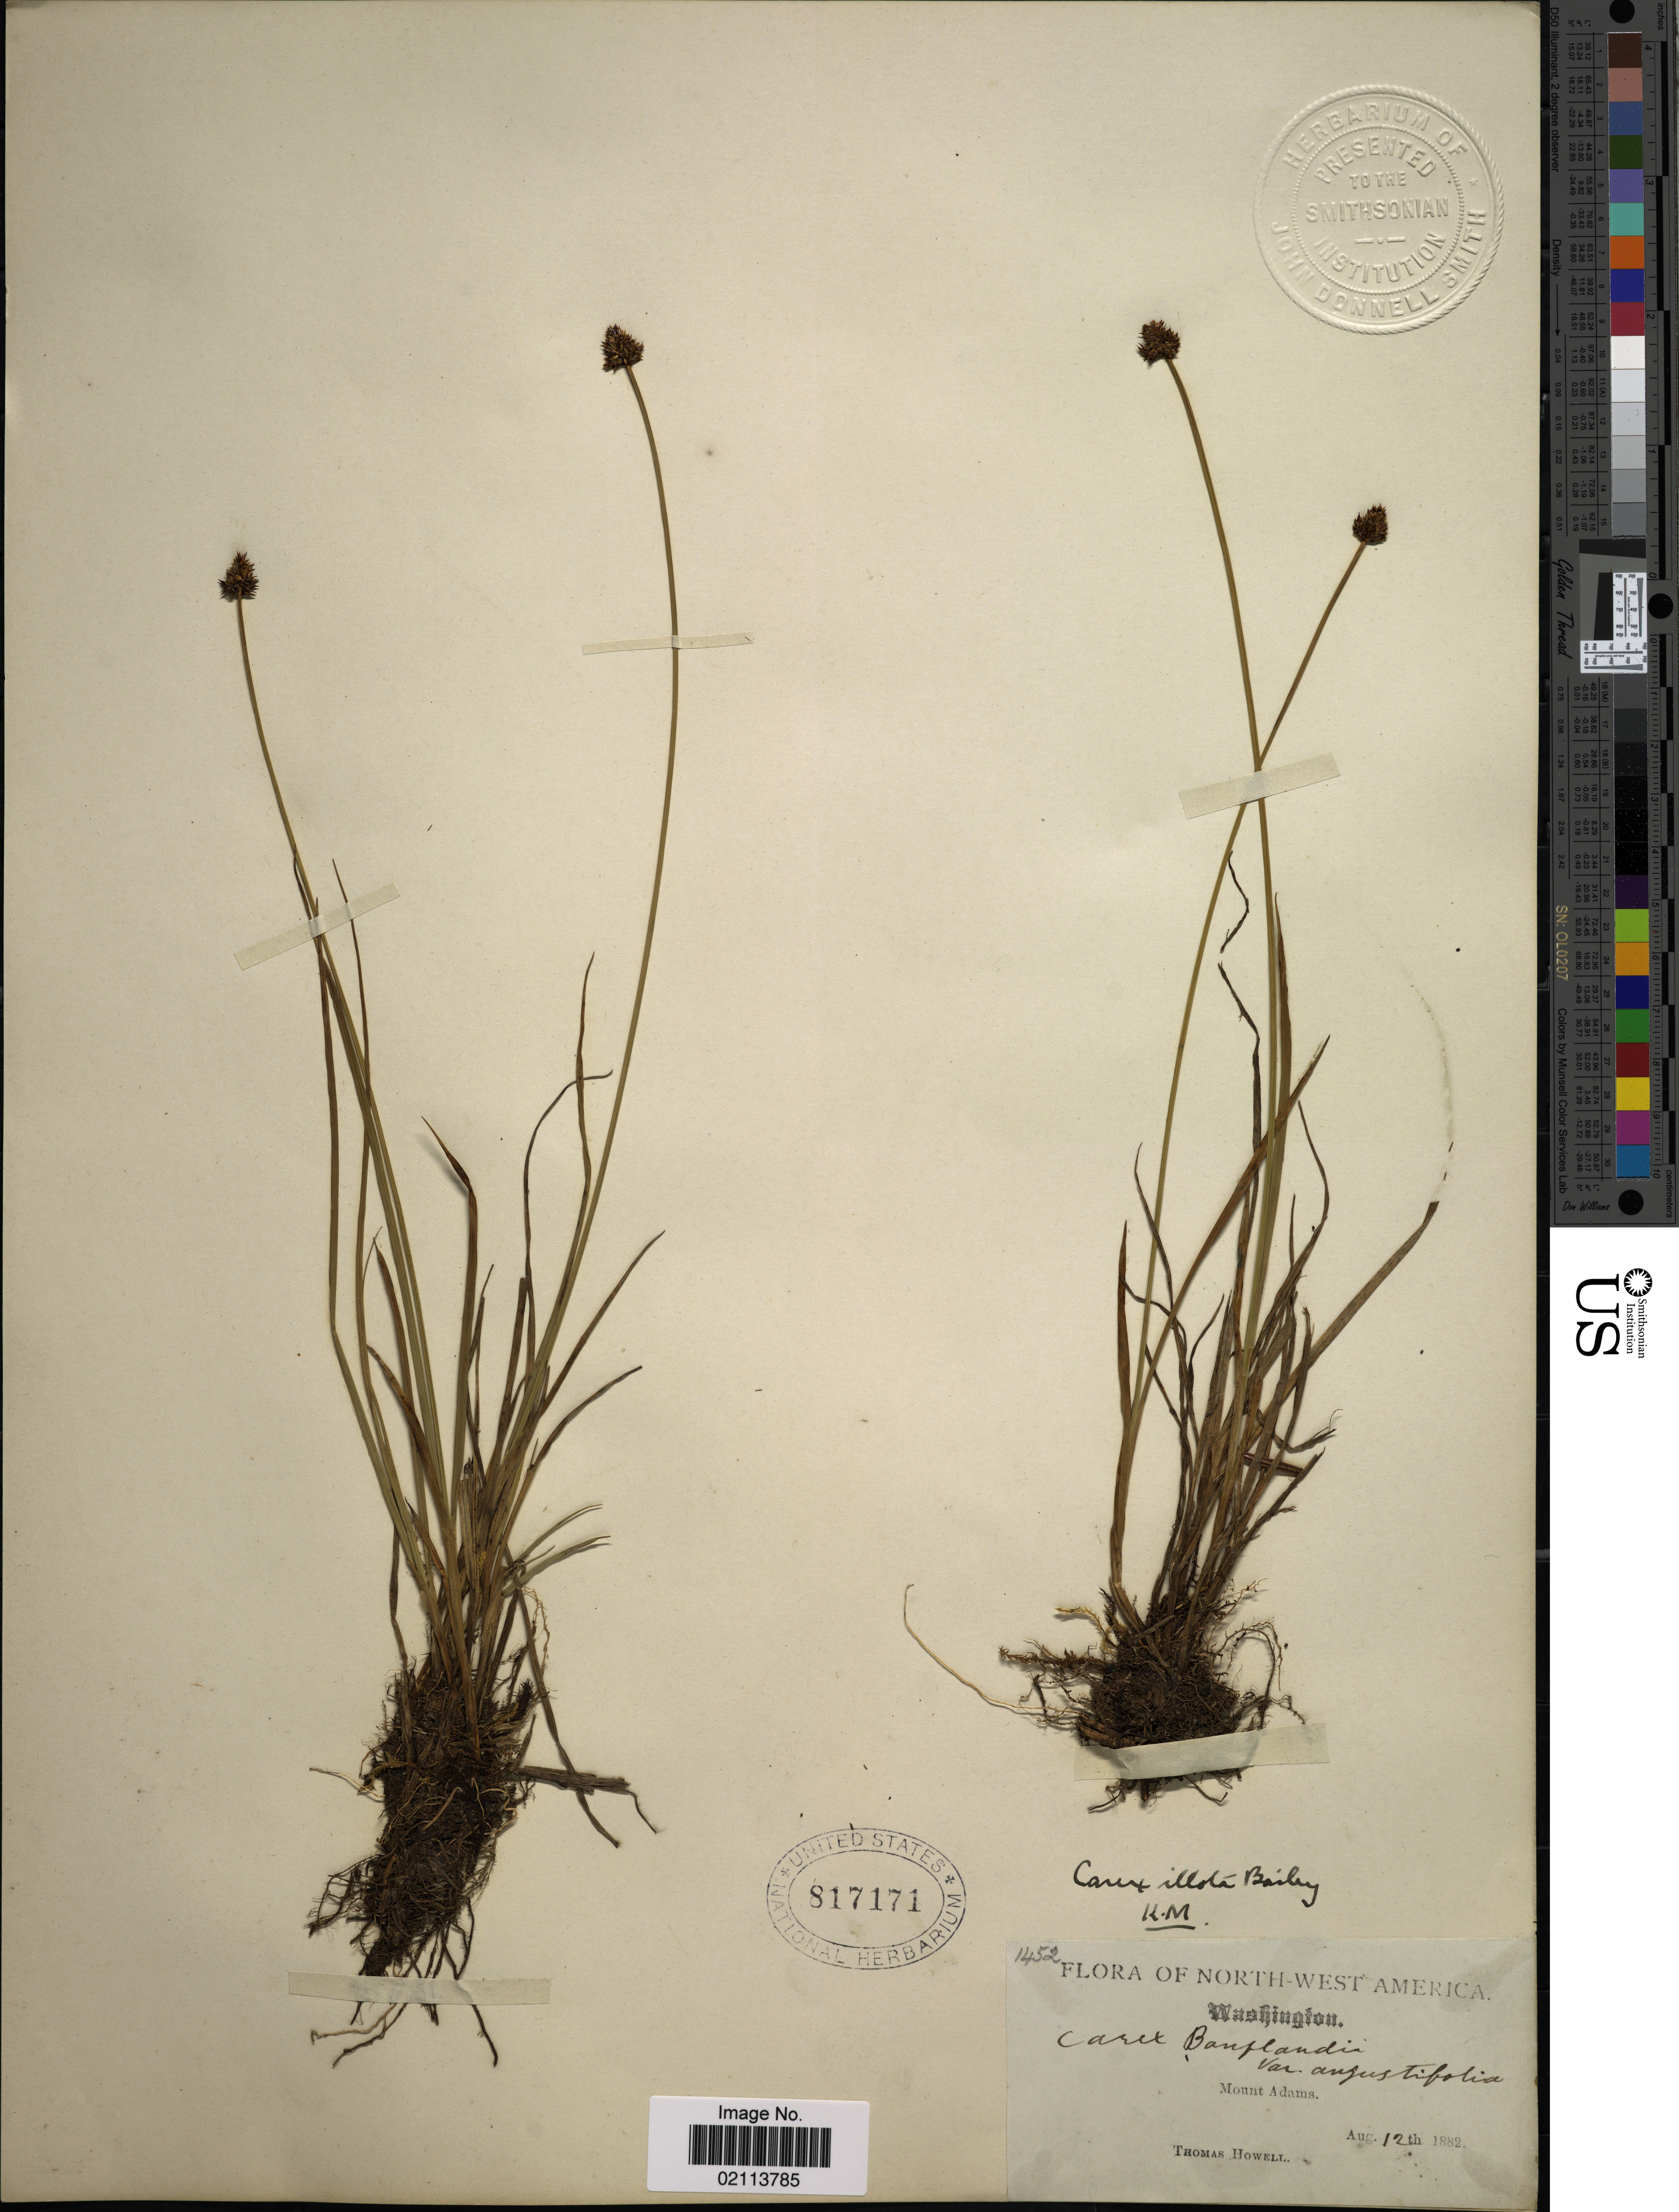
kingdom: Plantae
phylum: Tracheophyta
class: Liliopsida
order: Poales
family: Cyperaceae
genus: Carex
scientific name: Carex illota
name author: L.H. Bailey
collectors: T. Howell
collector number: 1452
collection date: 1882-08-12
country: United States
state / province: Washington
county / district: Yakima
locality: North-West America, Mount Adams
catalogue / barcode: US 817171